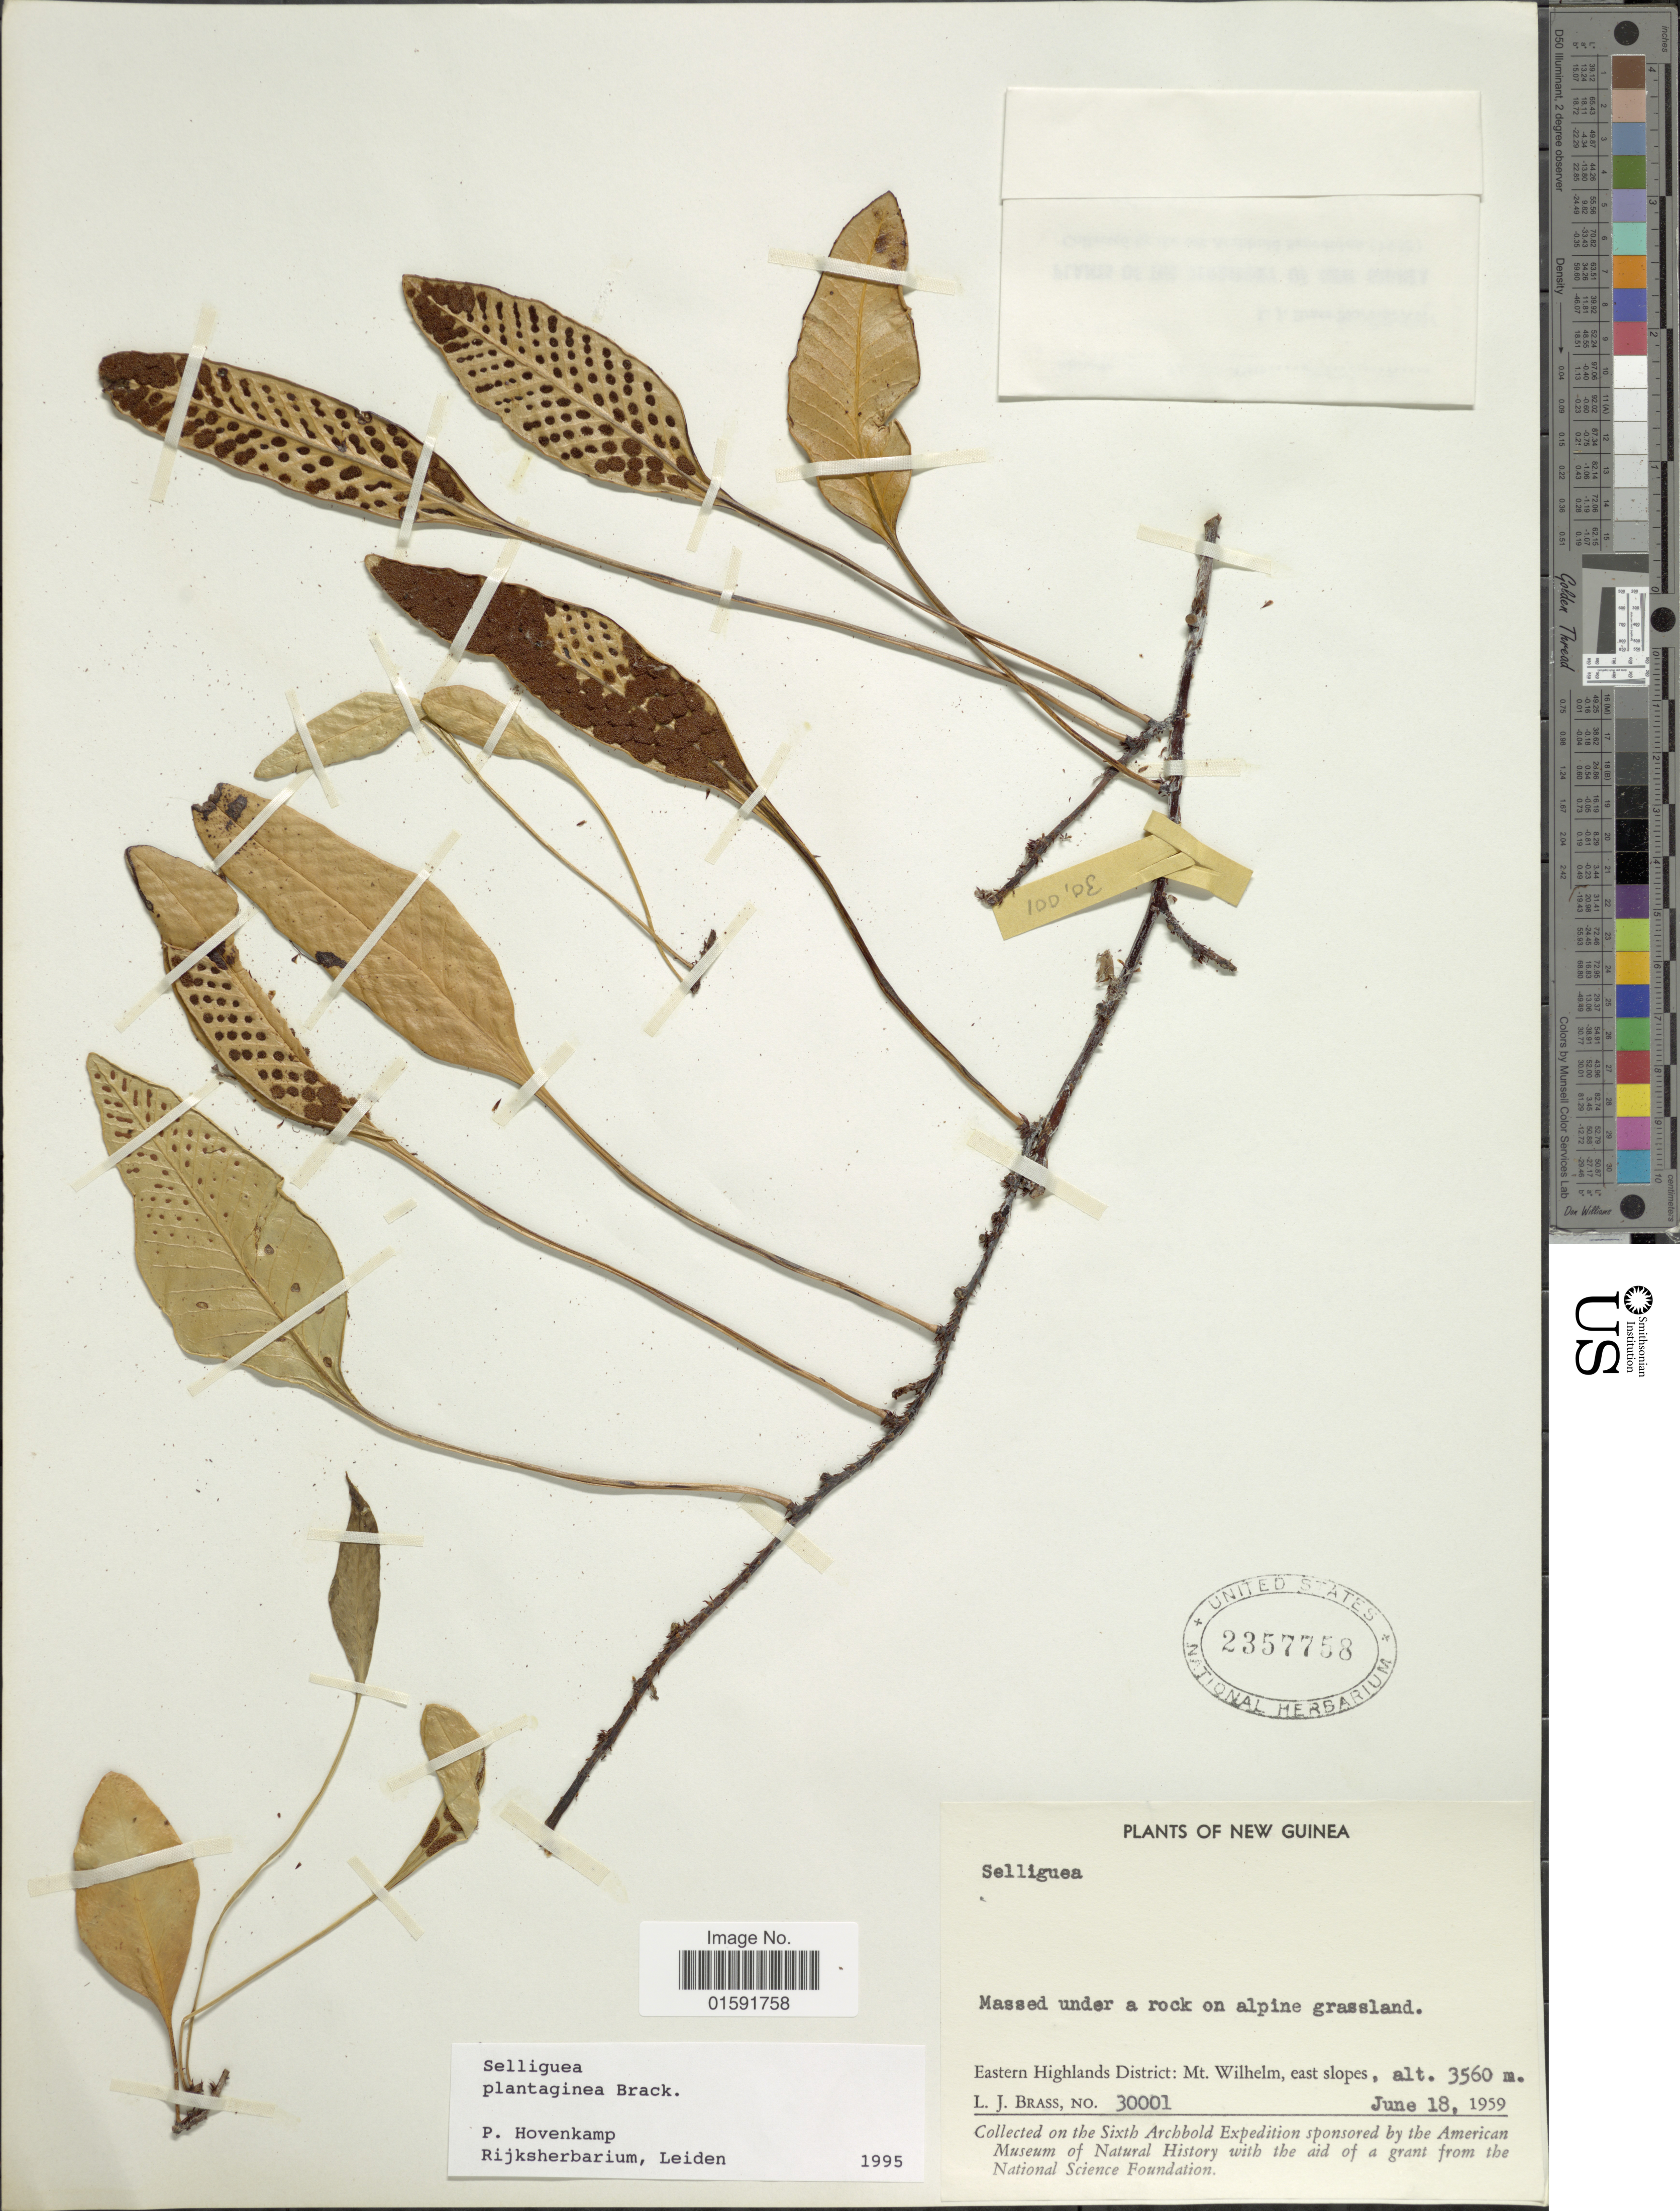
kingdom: Plantae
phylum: Tracheophyta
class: Polypodiopsida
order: Polypodiales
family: Polypodiaceae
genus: Selliguea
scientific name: Selliguea plantaginea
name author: Brack. in Wilkes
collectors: L. J. Brass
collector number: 30001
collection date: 1959-06-18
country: Papua New Guinea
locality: New Guinea, Eastern Highlands District: Mt. Wilhelms, east slopes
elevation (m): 3560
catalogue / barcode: US 3257758